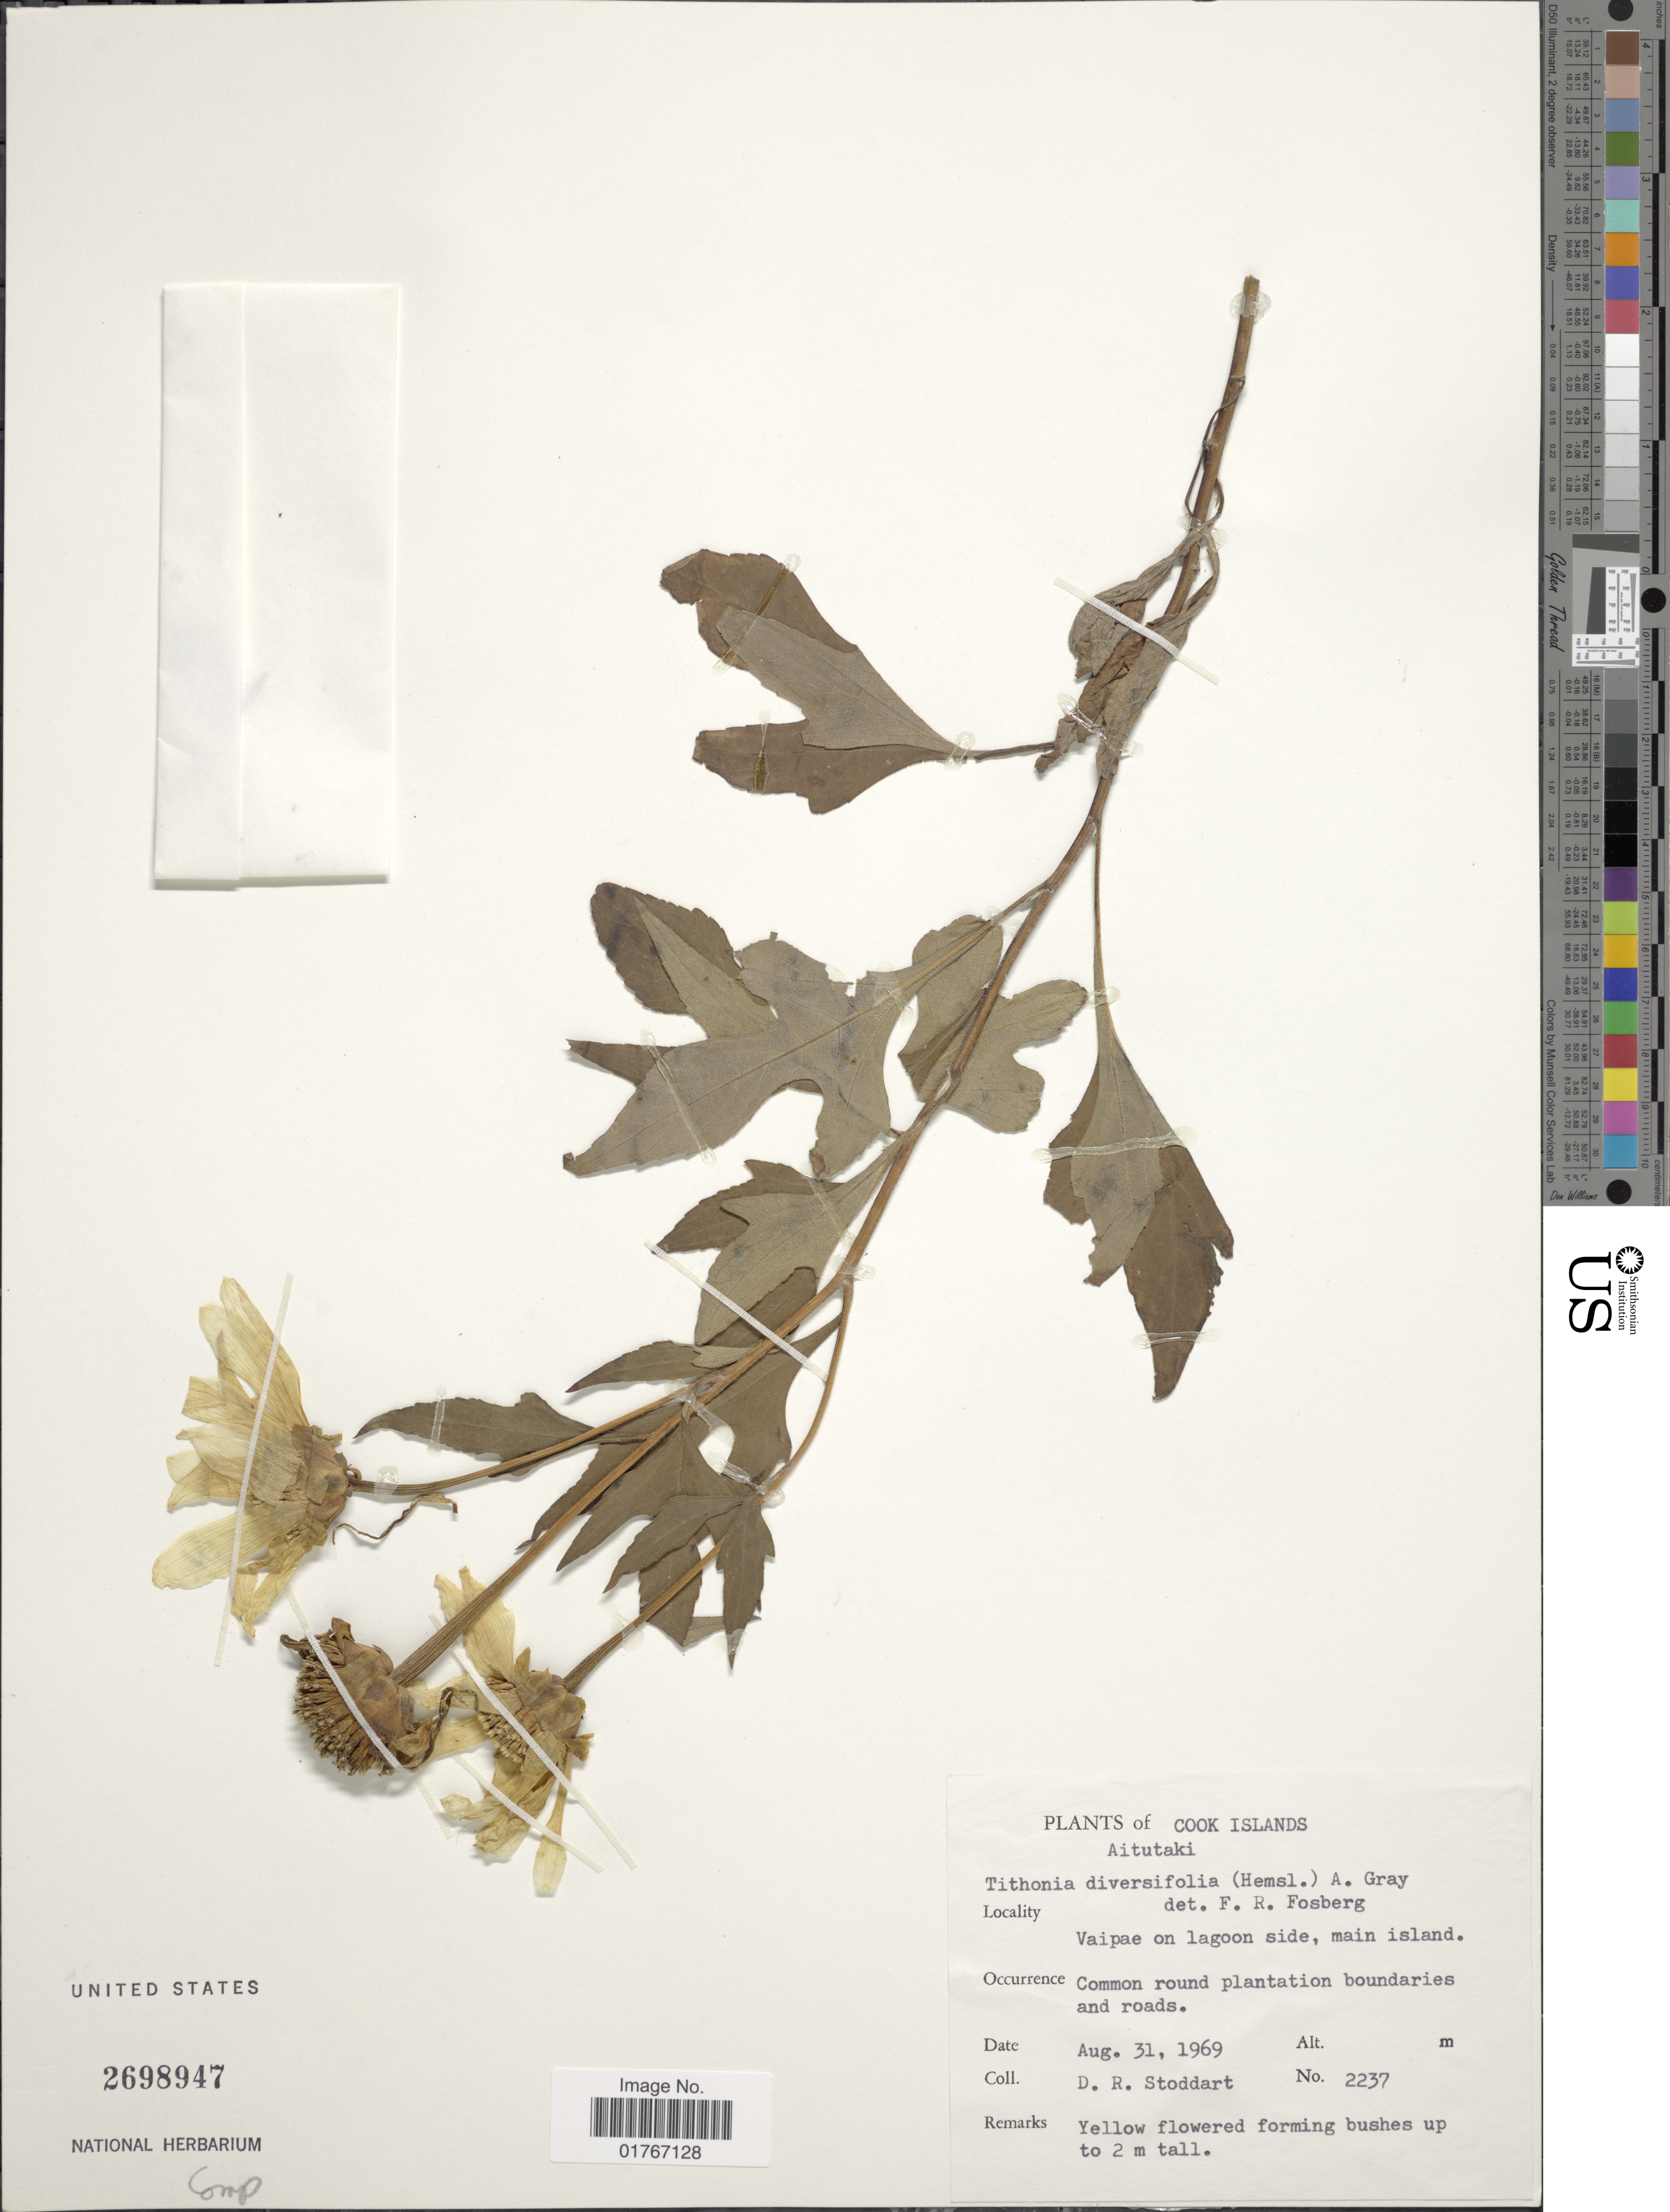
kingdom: Plantae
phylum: Tracheophyta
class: Magnoliopsida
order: Asterales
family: Asteraceae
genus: Tithonia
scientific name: Tithonia diversifolia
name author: (Hemsl.) A. Gray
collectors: D. R. Stoddart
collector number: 2237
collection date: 1969-08-31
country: Cook Islands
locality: Aitutaki, Vaipae on lagoon side, main island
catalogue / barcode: US 2698947